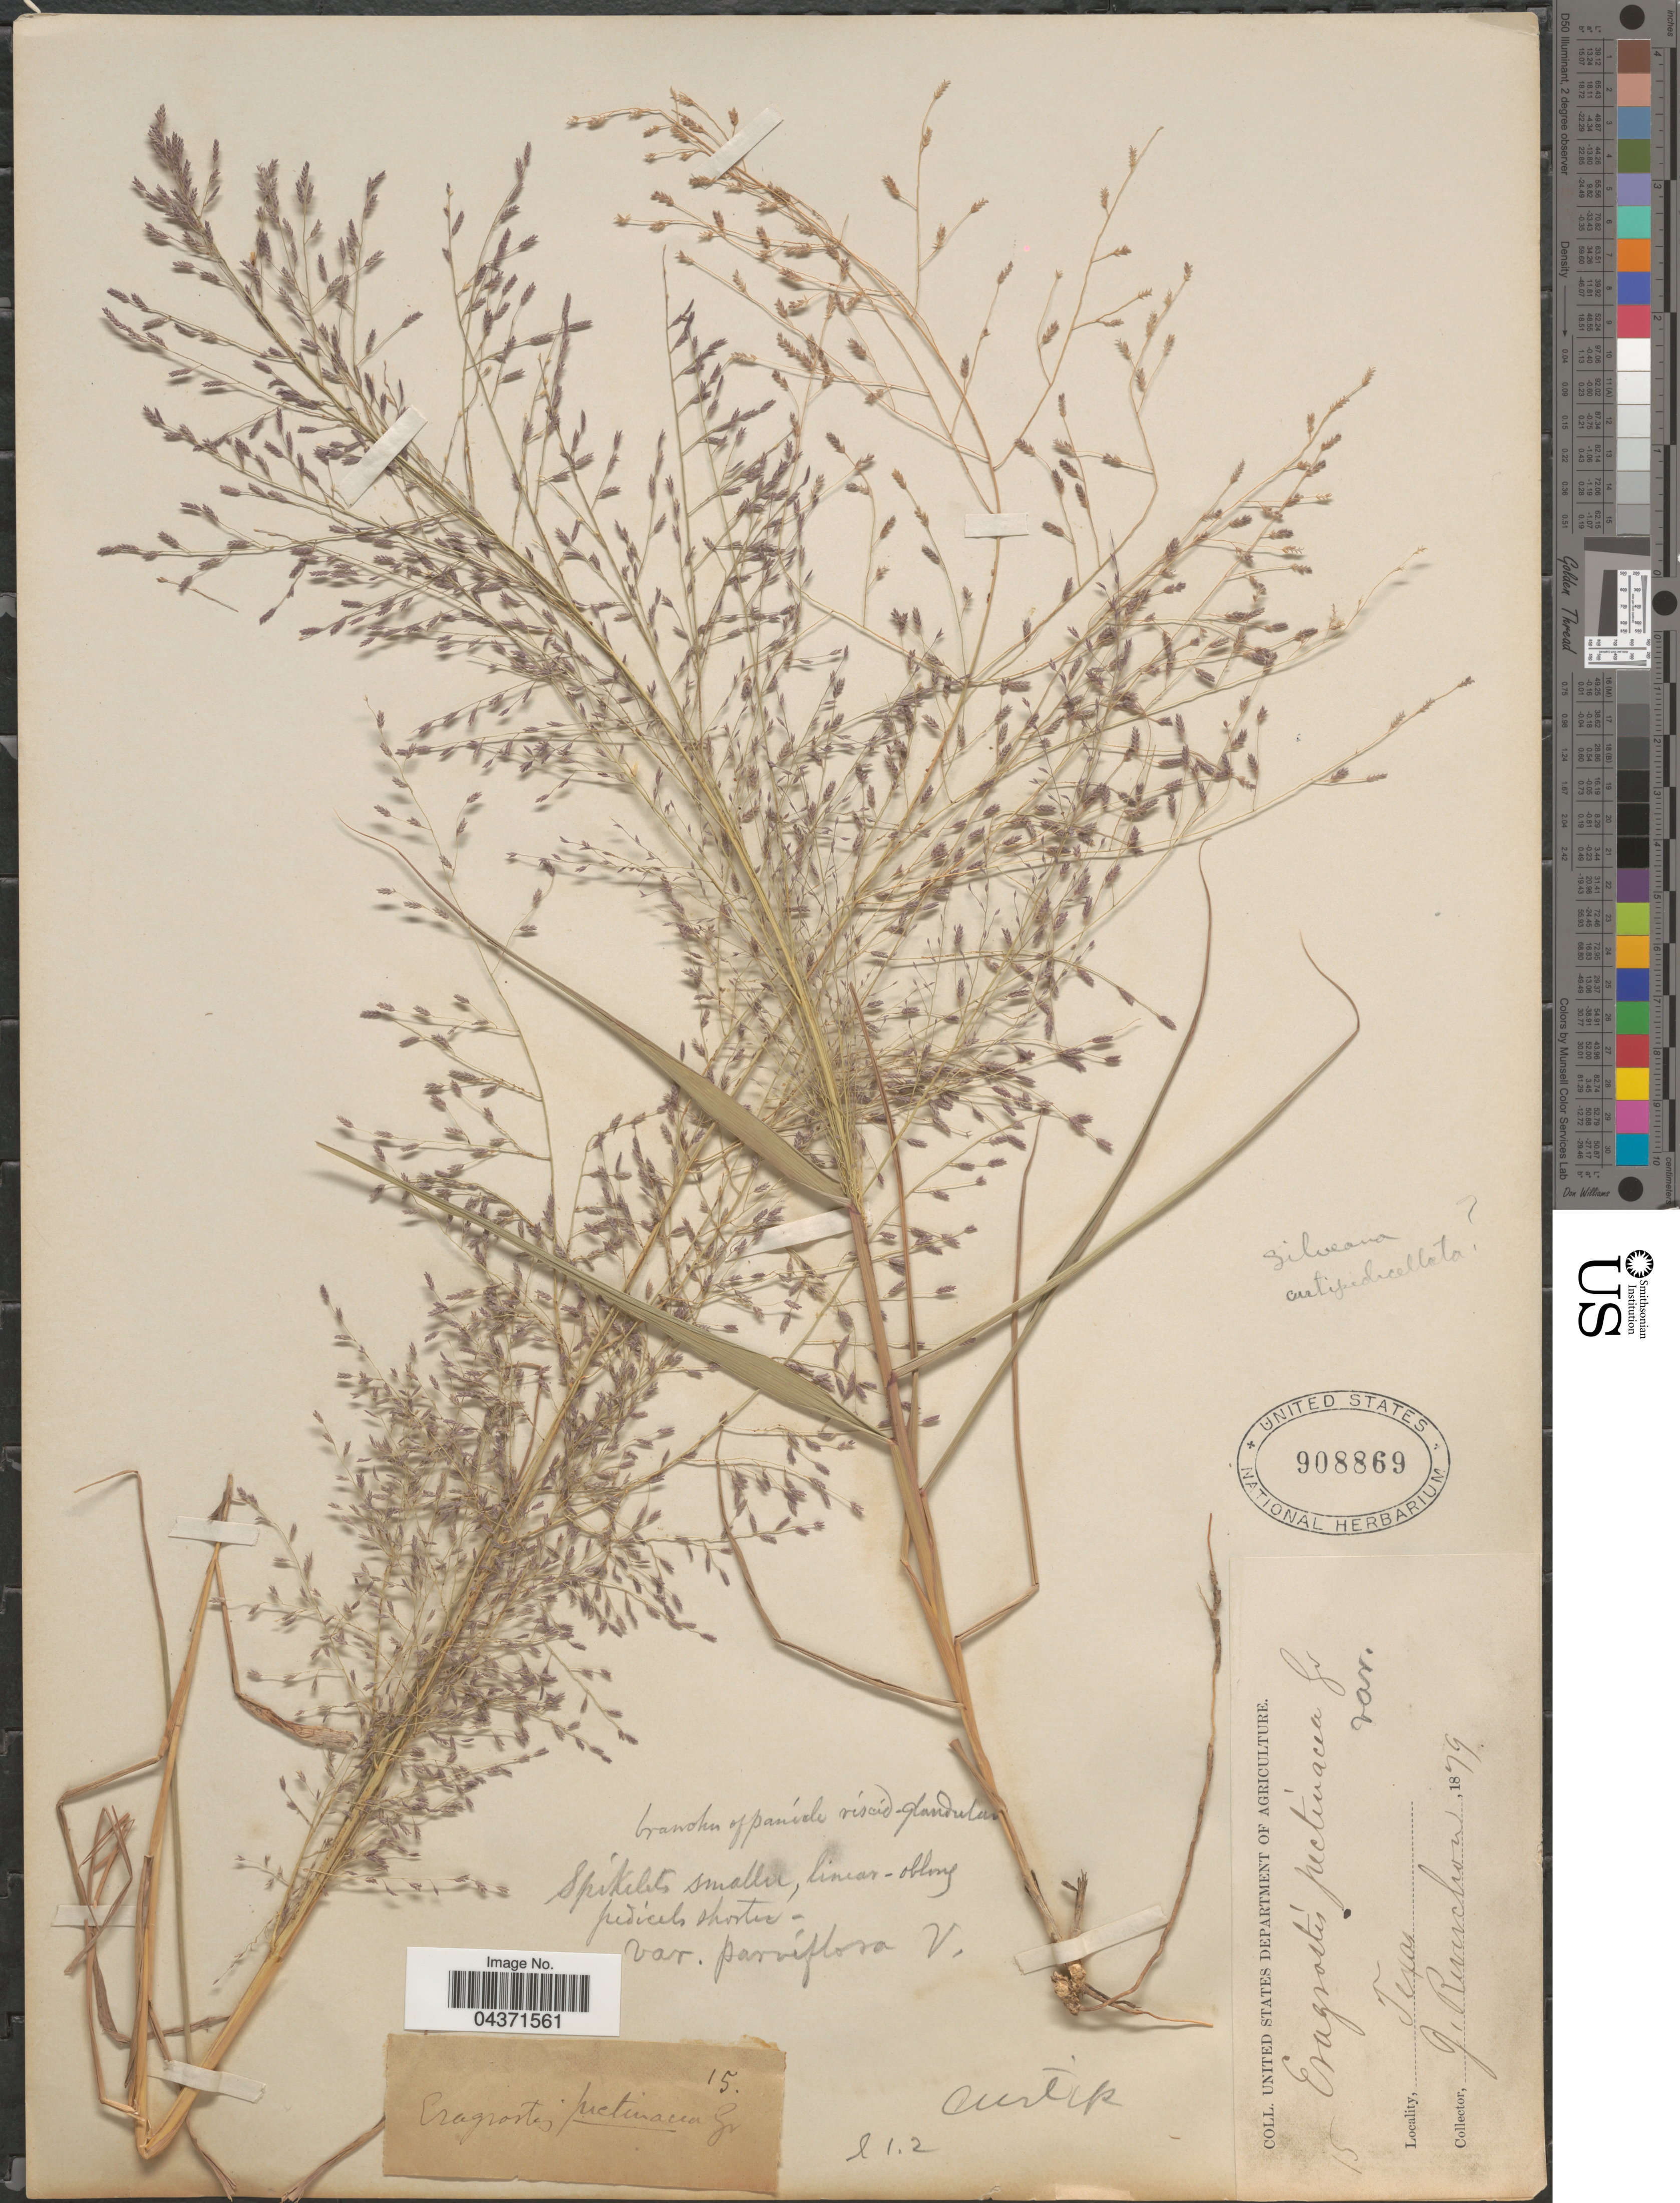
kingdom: Plantae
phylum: Tracheophyta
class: Liliopsida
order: Poales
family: Poaceae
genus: Eragrostis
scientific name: Eragrostis silveana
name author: Swallen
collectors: J. Reverchon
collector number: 15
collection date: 1879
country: United States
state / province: Texas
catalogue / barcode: US 908869